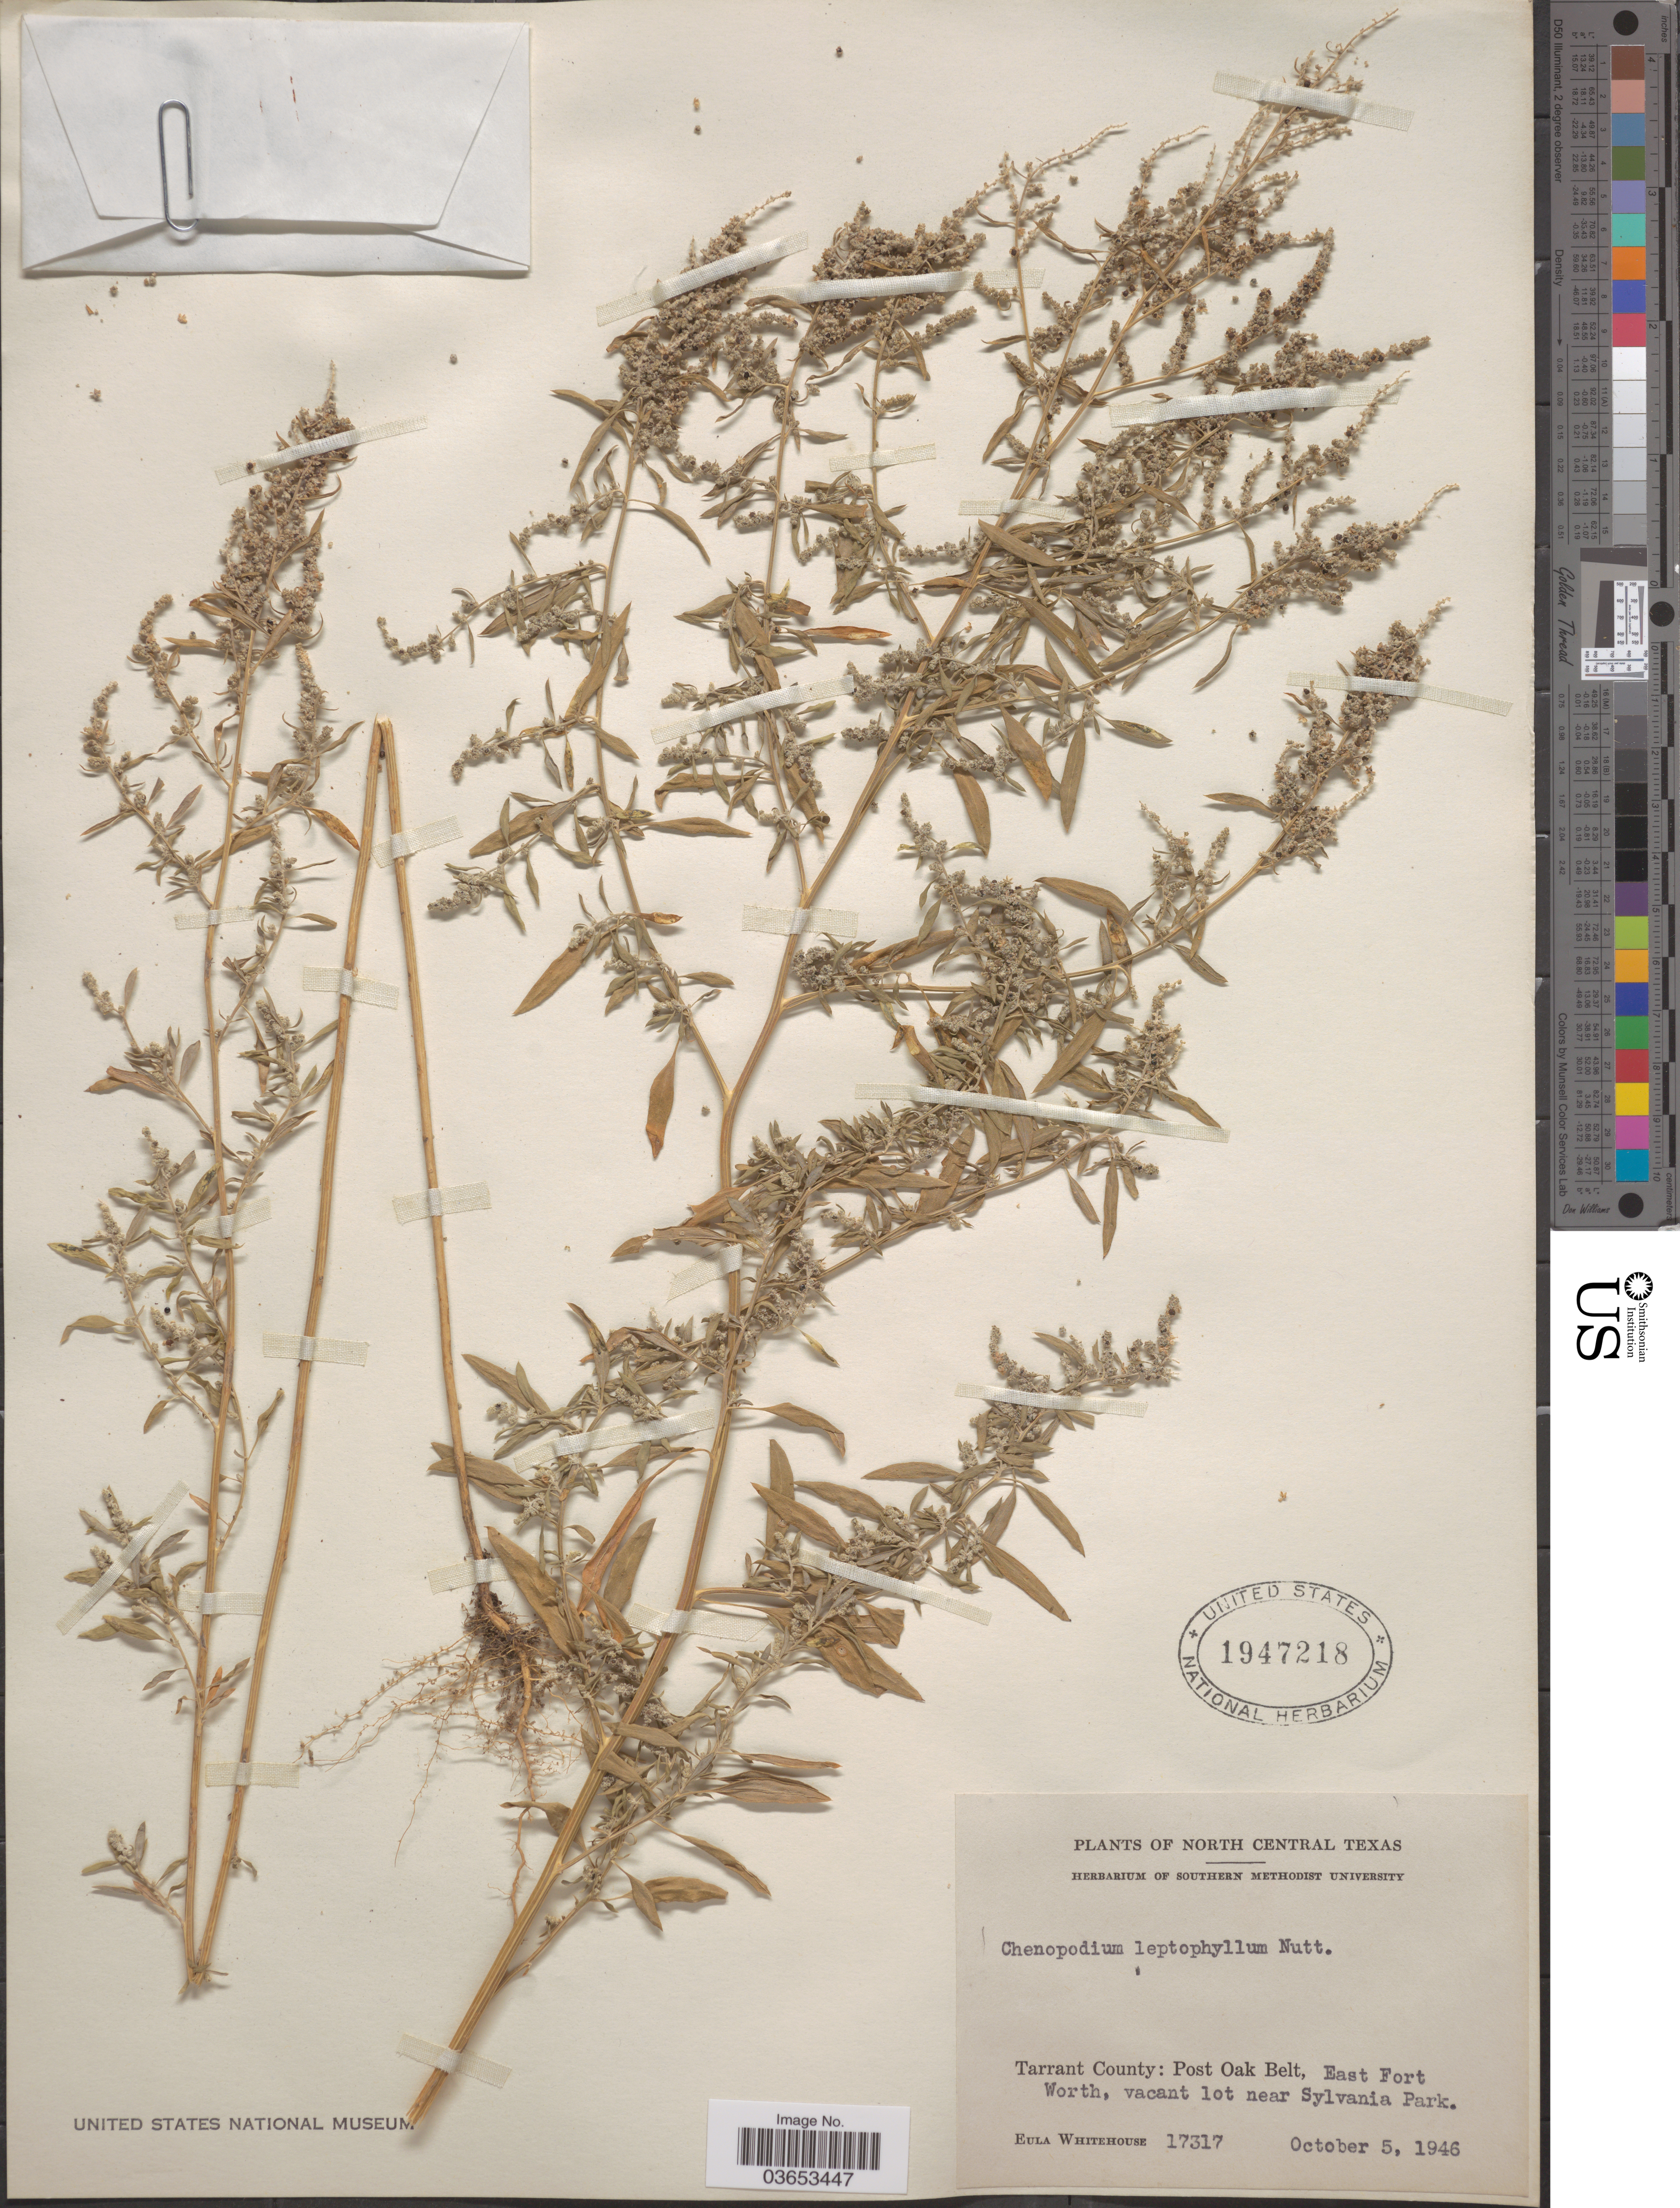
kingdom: Plantae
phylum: Tracheophyta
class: Magnoliopsida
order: Caryophyllales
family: Amaranthaceae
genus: Chenopodium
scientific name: Chenopodium leptophyllum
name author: (Moq.) Nutt. ex S. Watson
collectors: E. Whitehouse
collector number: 17317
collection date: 1946-10-05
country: United States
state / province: Texas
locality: North Central Texas. Tarrant County: Post Oak Belt, East Fort Worth, vacant lot near Sylvania Park.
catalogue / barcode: US 1947218